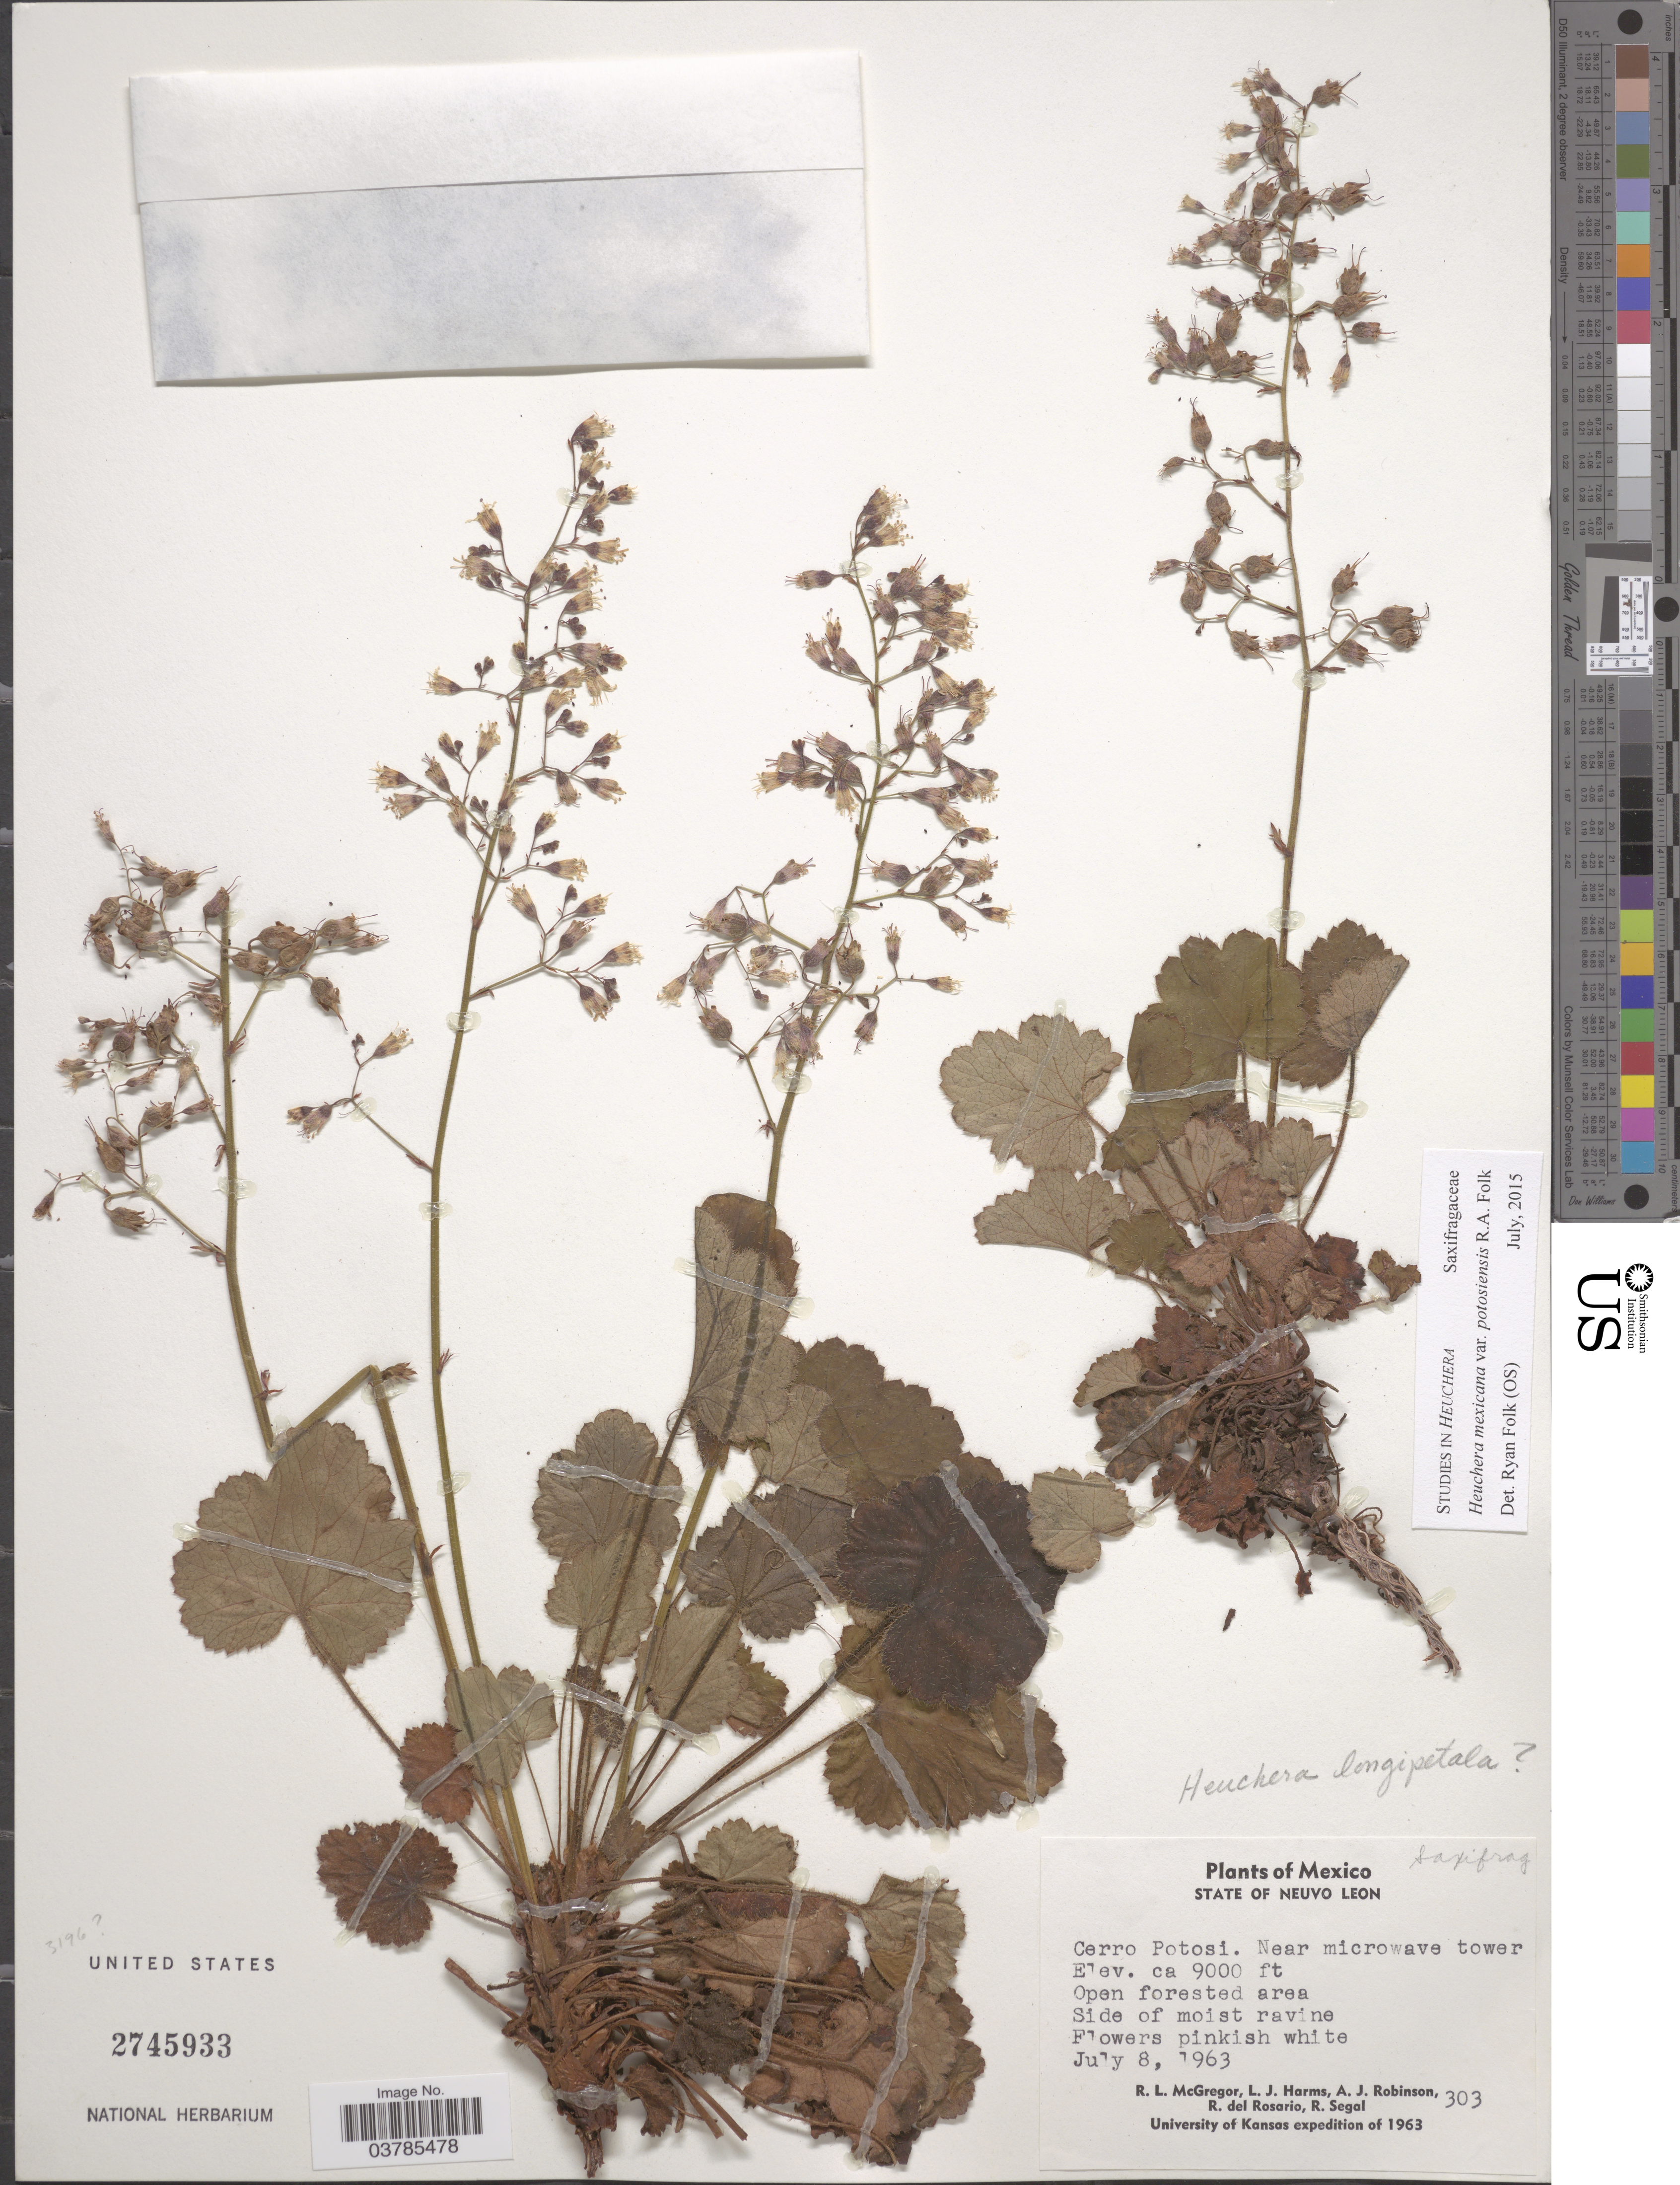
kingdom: Plantae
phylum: Tracheophyta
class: Magnoliopsida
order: Saxifragales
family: Saxifragaceae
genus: Heuchera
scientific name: Heuchera mexicana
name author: W. Schaffn. ex Rydb.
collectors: R. McGregor, L. Harms, A. J. Robinson, R. del Rosario & R. Segal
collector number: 303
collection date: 1963-07-08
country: Mexico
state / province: Nuevo León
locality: State of Neuvo Leon. Cerro Potosi. Near microwave tower. University of Kansas expedition of 1963.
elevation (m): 2743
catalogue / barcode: US 2745933